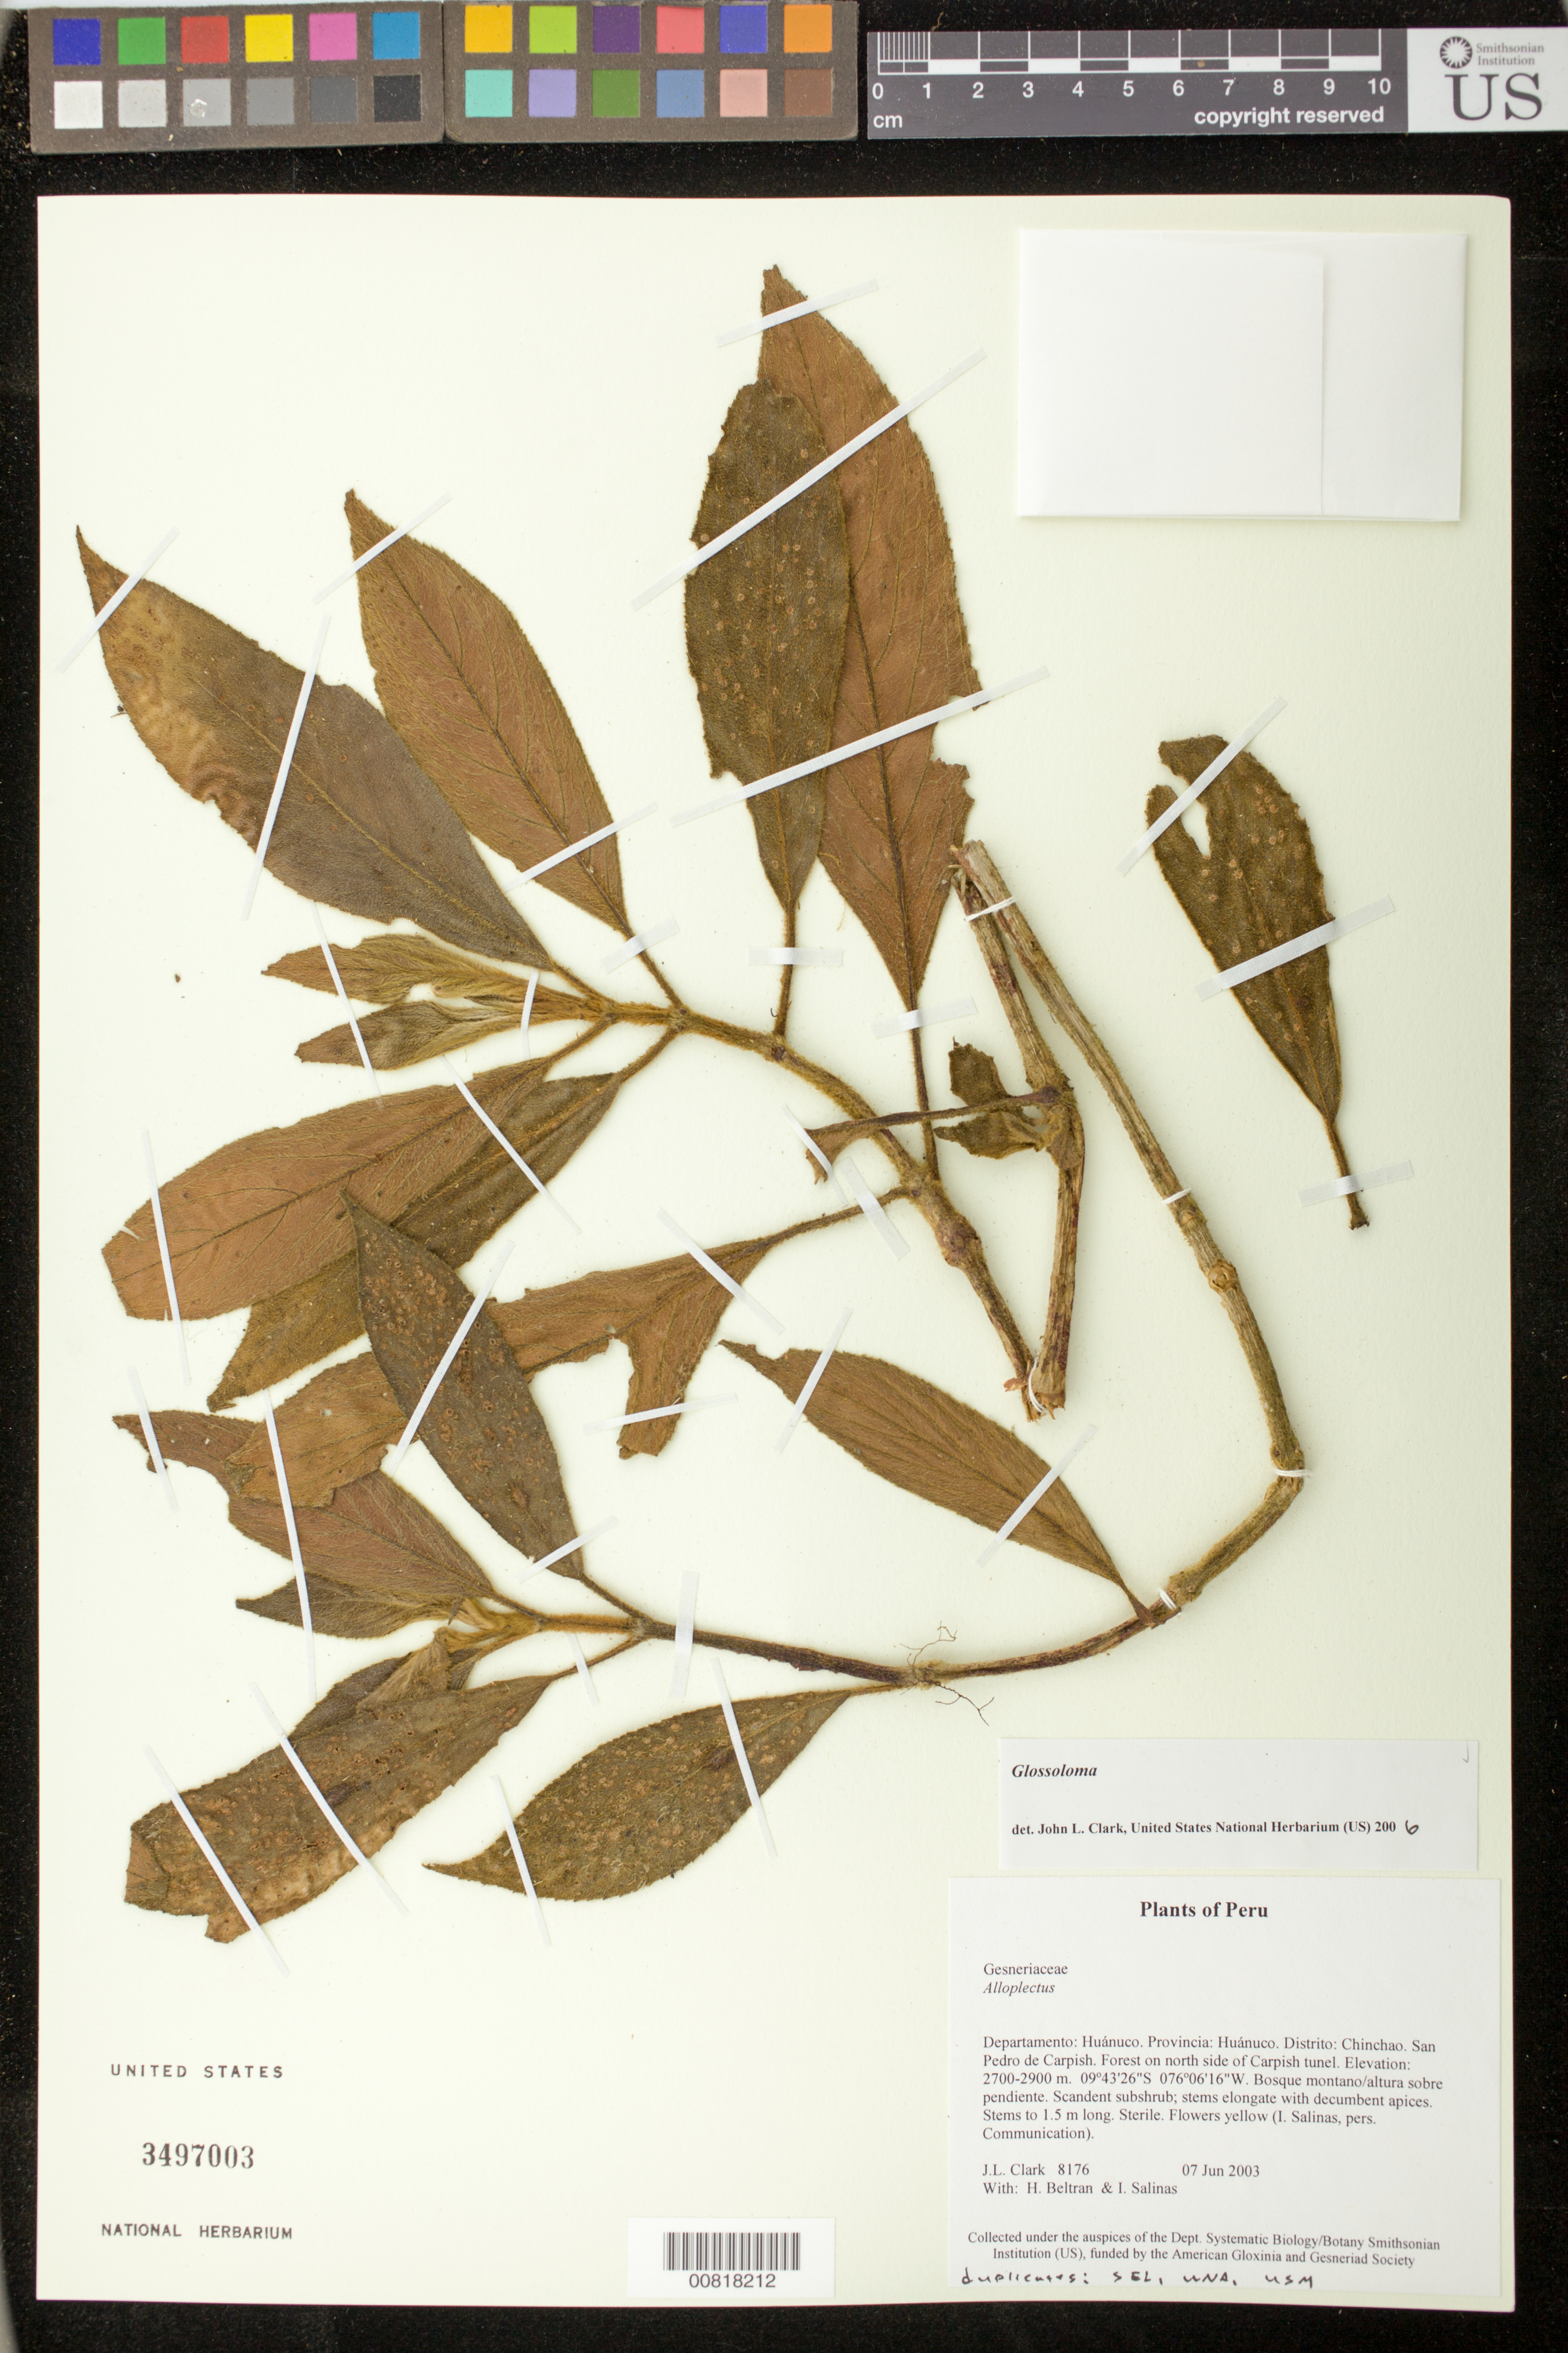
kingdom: Plantae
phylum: Tracheophyta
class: Magnoliopsida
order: Lamiales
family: Gesneriaceae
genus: Glossoloma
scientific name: Glossoloma sp.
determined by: Clark, J. L., (SEL), The Marie Selby Botanical Garden (UNITED STATES)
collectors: J. L. Clark, H. Beltran & I. Salinas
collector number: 8176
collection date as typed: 07 Jun 2003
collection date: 2003-06-07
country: Peru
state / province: Huánuco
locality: Huánuco. Distrito: Chinchao. San Pedro de Carpish. Forest on north side of Carpish tunel.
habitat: Bosque montano/altura sobre pendiente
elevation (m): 2700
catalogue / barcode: US 3497003